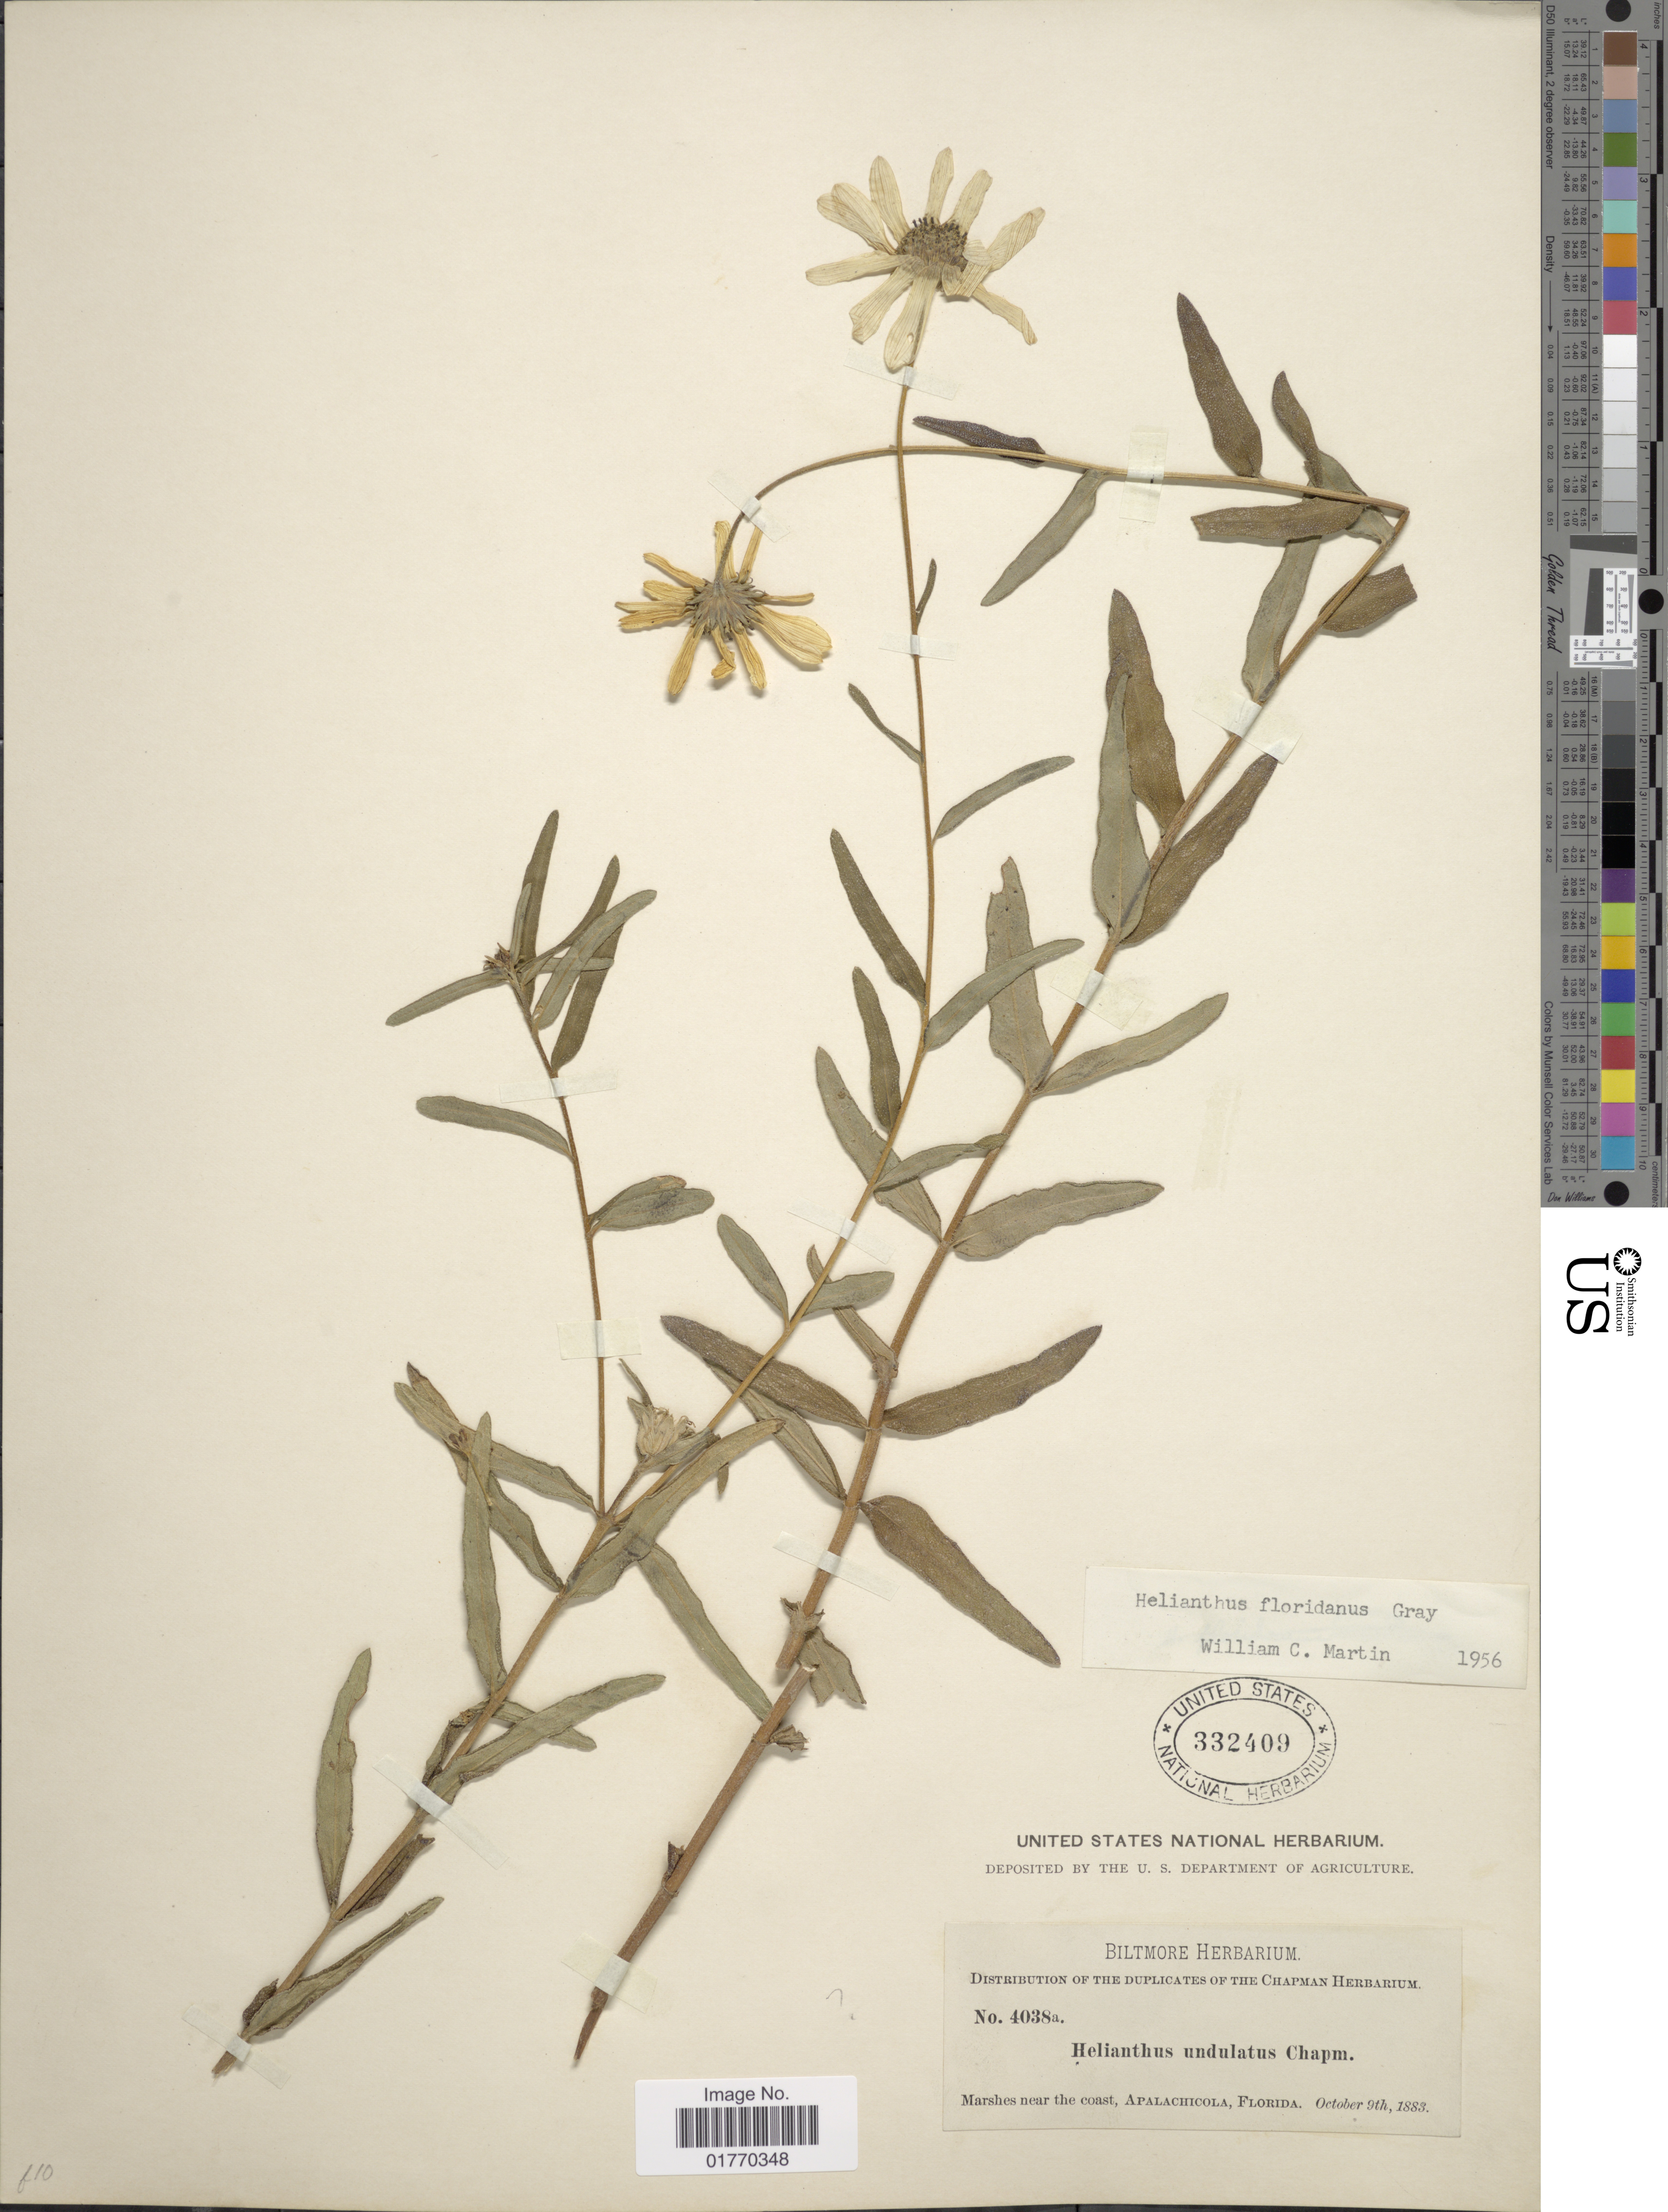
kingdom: Plantae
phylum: Tracheophyta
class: Magnoliopsida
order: Asterales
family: Asteraceae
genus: Helianthus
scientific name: Helianthus floridanus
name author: A. Gray ex Chapm.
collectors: ex herb. Biltmore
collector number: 4038a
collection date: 1883-10-09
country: United States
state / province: Florida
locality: Marshes near the coast, Apalachicola, Florida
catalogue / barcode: US 332409